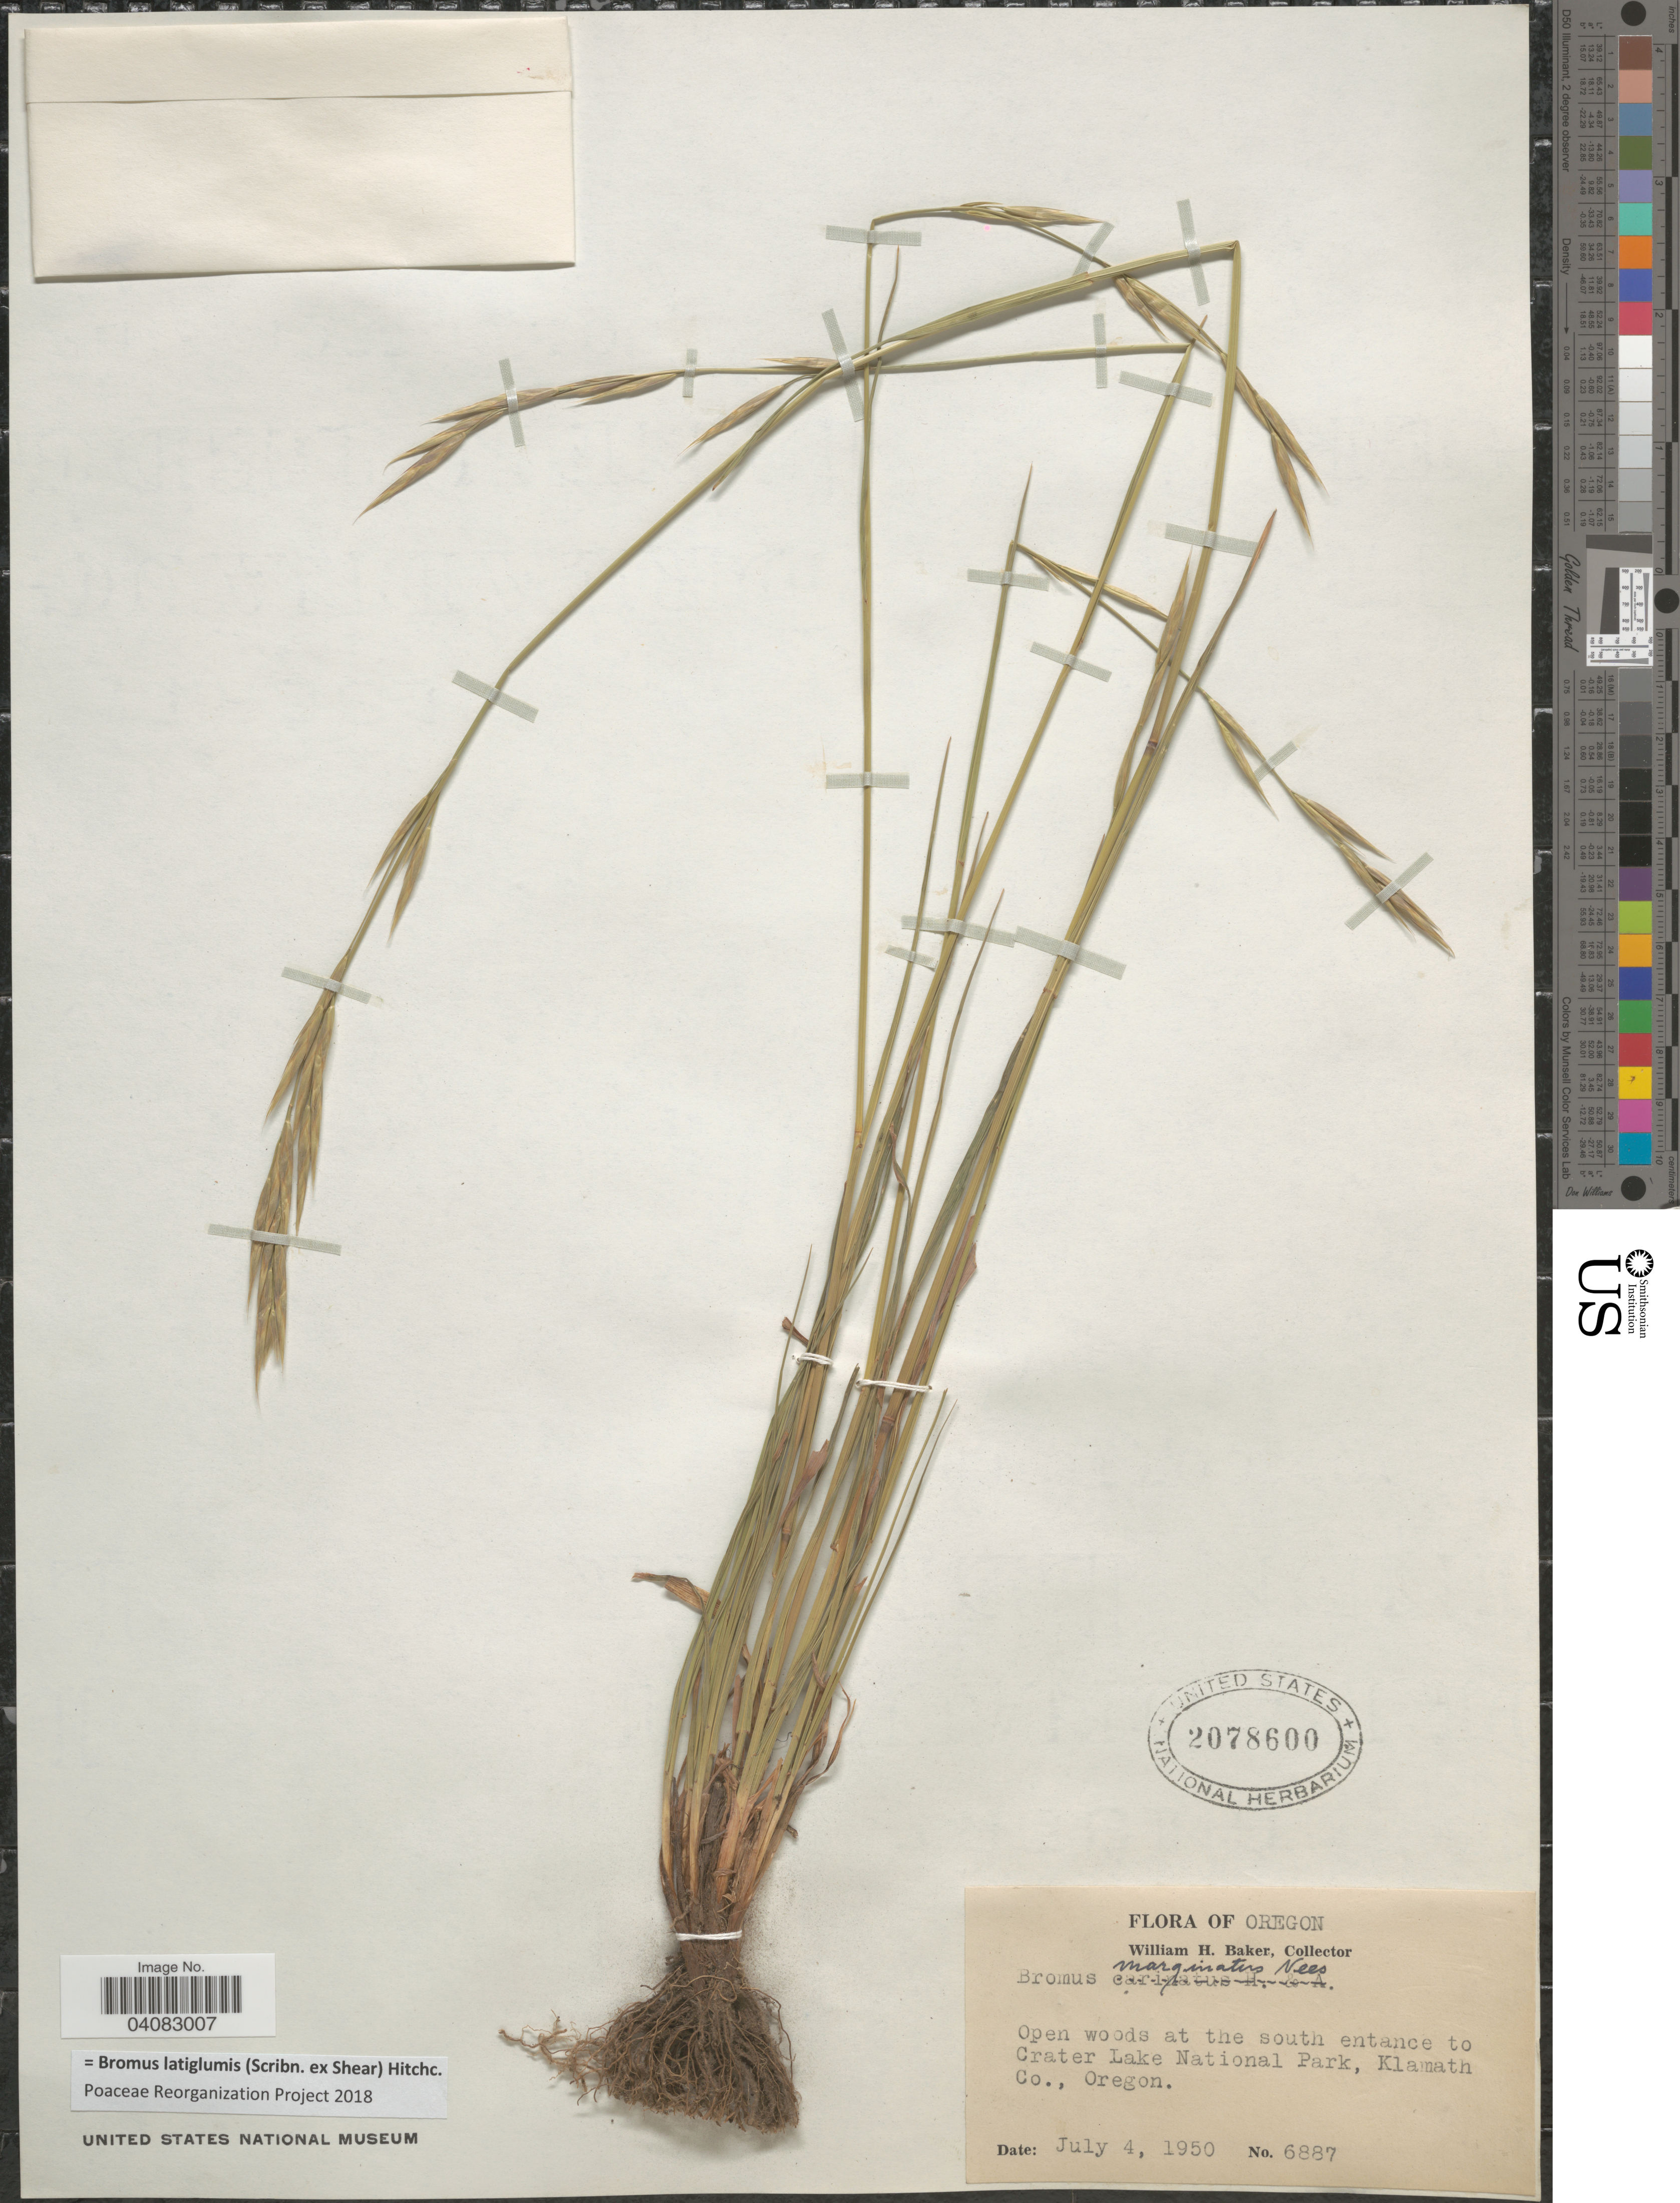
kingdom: Plantae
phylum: Tracheophyta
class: Liliopsida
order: Poales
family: Poaceae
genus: Bromus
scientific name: Bromus latiglumis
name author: (Scribn. ex Shear) Hitchc.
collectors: W. H. Baker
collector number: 6887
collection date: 1950-07-04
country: United States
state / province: Oregon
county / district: Klamath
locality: Open woods at the south entrance to Crater Lake National Park, Klamath Co.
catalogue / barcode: US 2078600